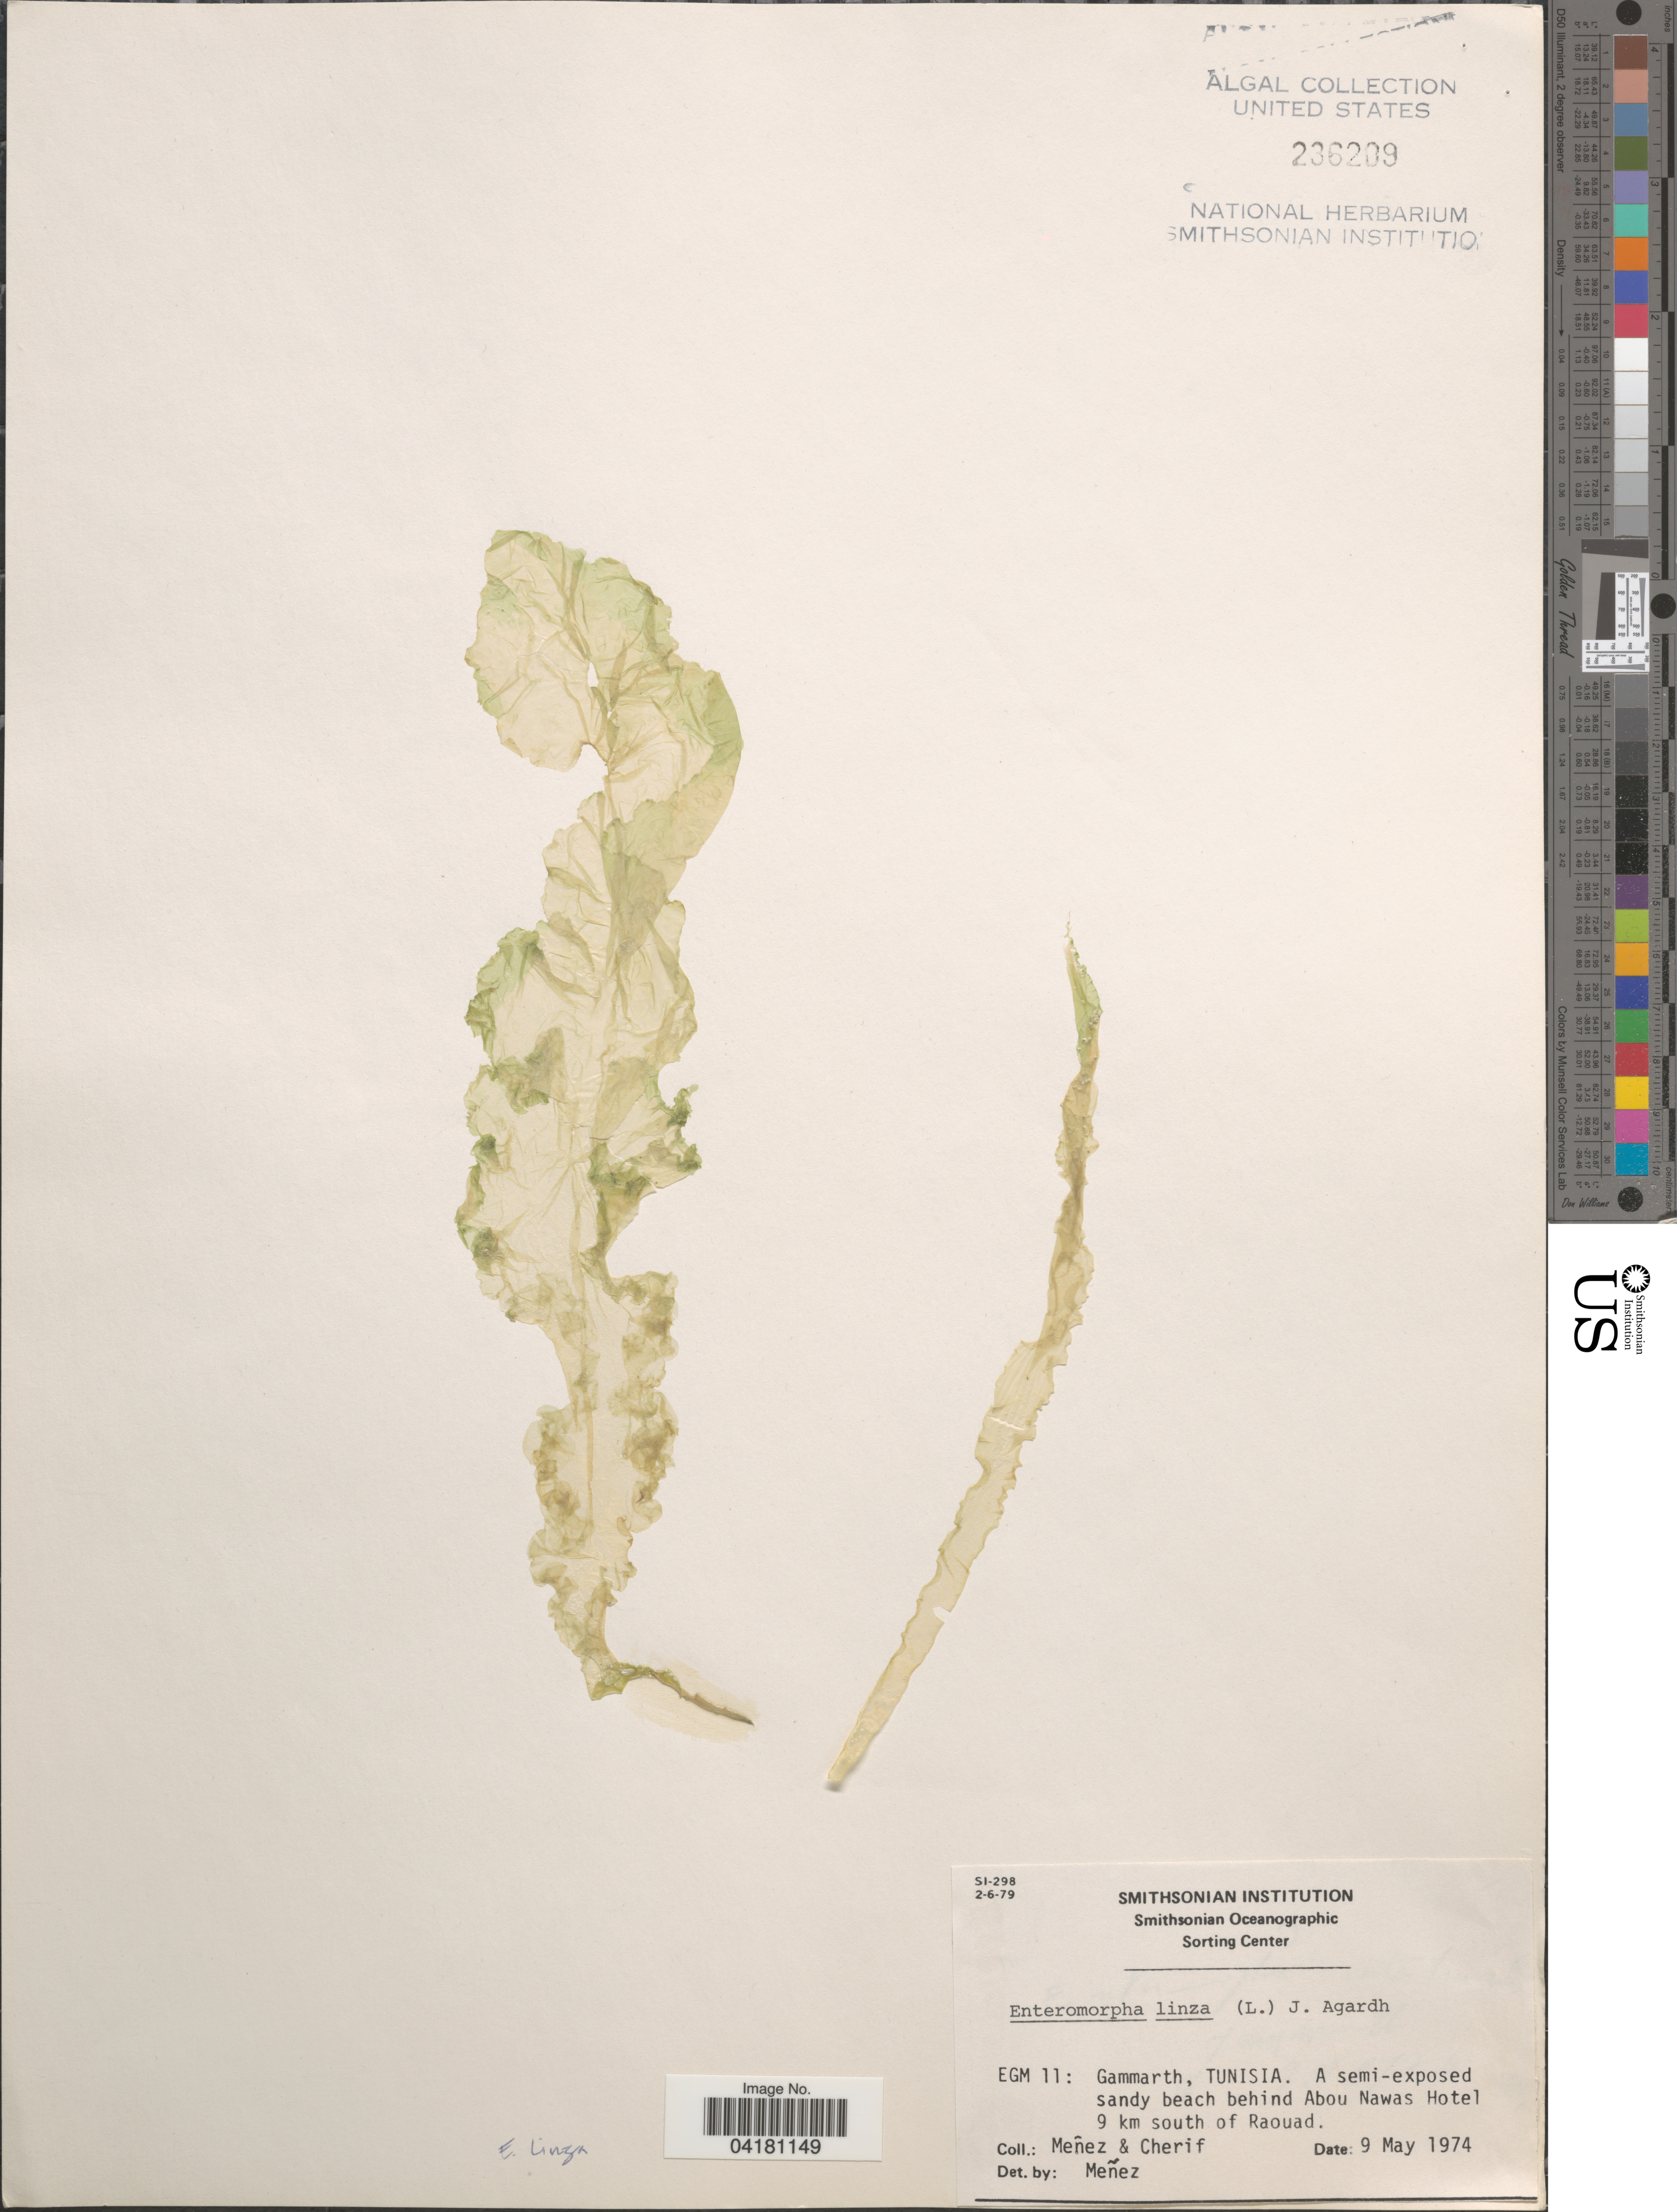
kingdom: Plantae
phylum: Chlorophyta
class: Ulvophyceae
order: Ulvales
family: Ulvaceae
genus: Ulva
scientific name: Ulva linza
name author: L.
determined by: Algae name updating Project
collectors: Menez & -. Cherif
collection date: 1974-05-09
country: Tunisia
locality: EGM 11: Gammarth. A semi-exposed sandy beach behind Abou Nawas Hotel 9 km south of Raouad.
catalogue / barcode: US 236209